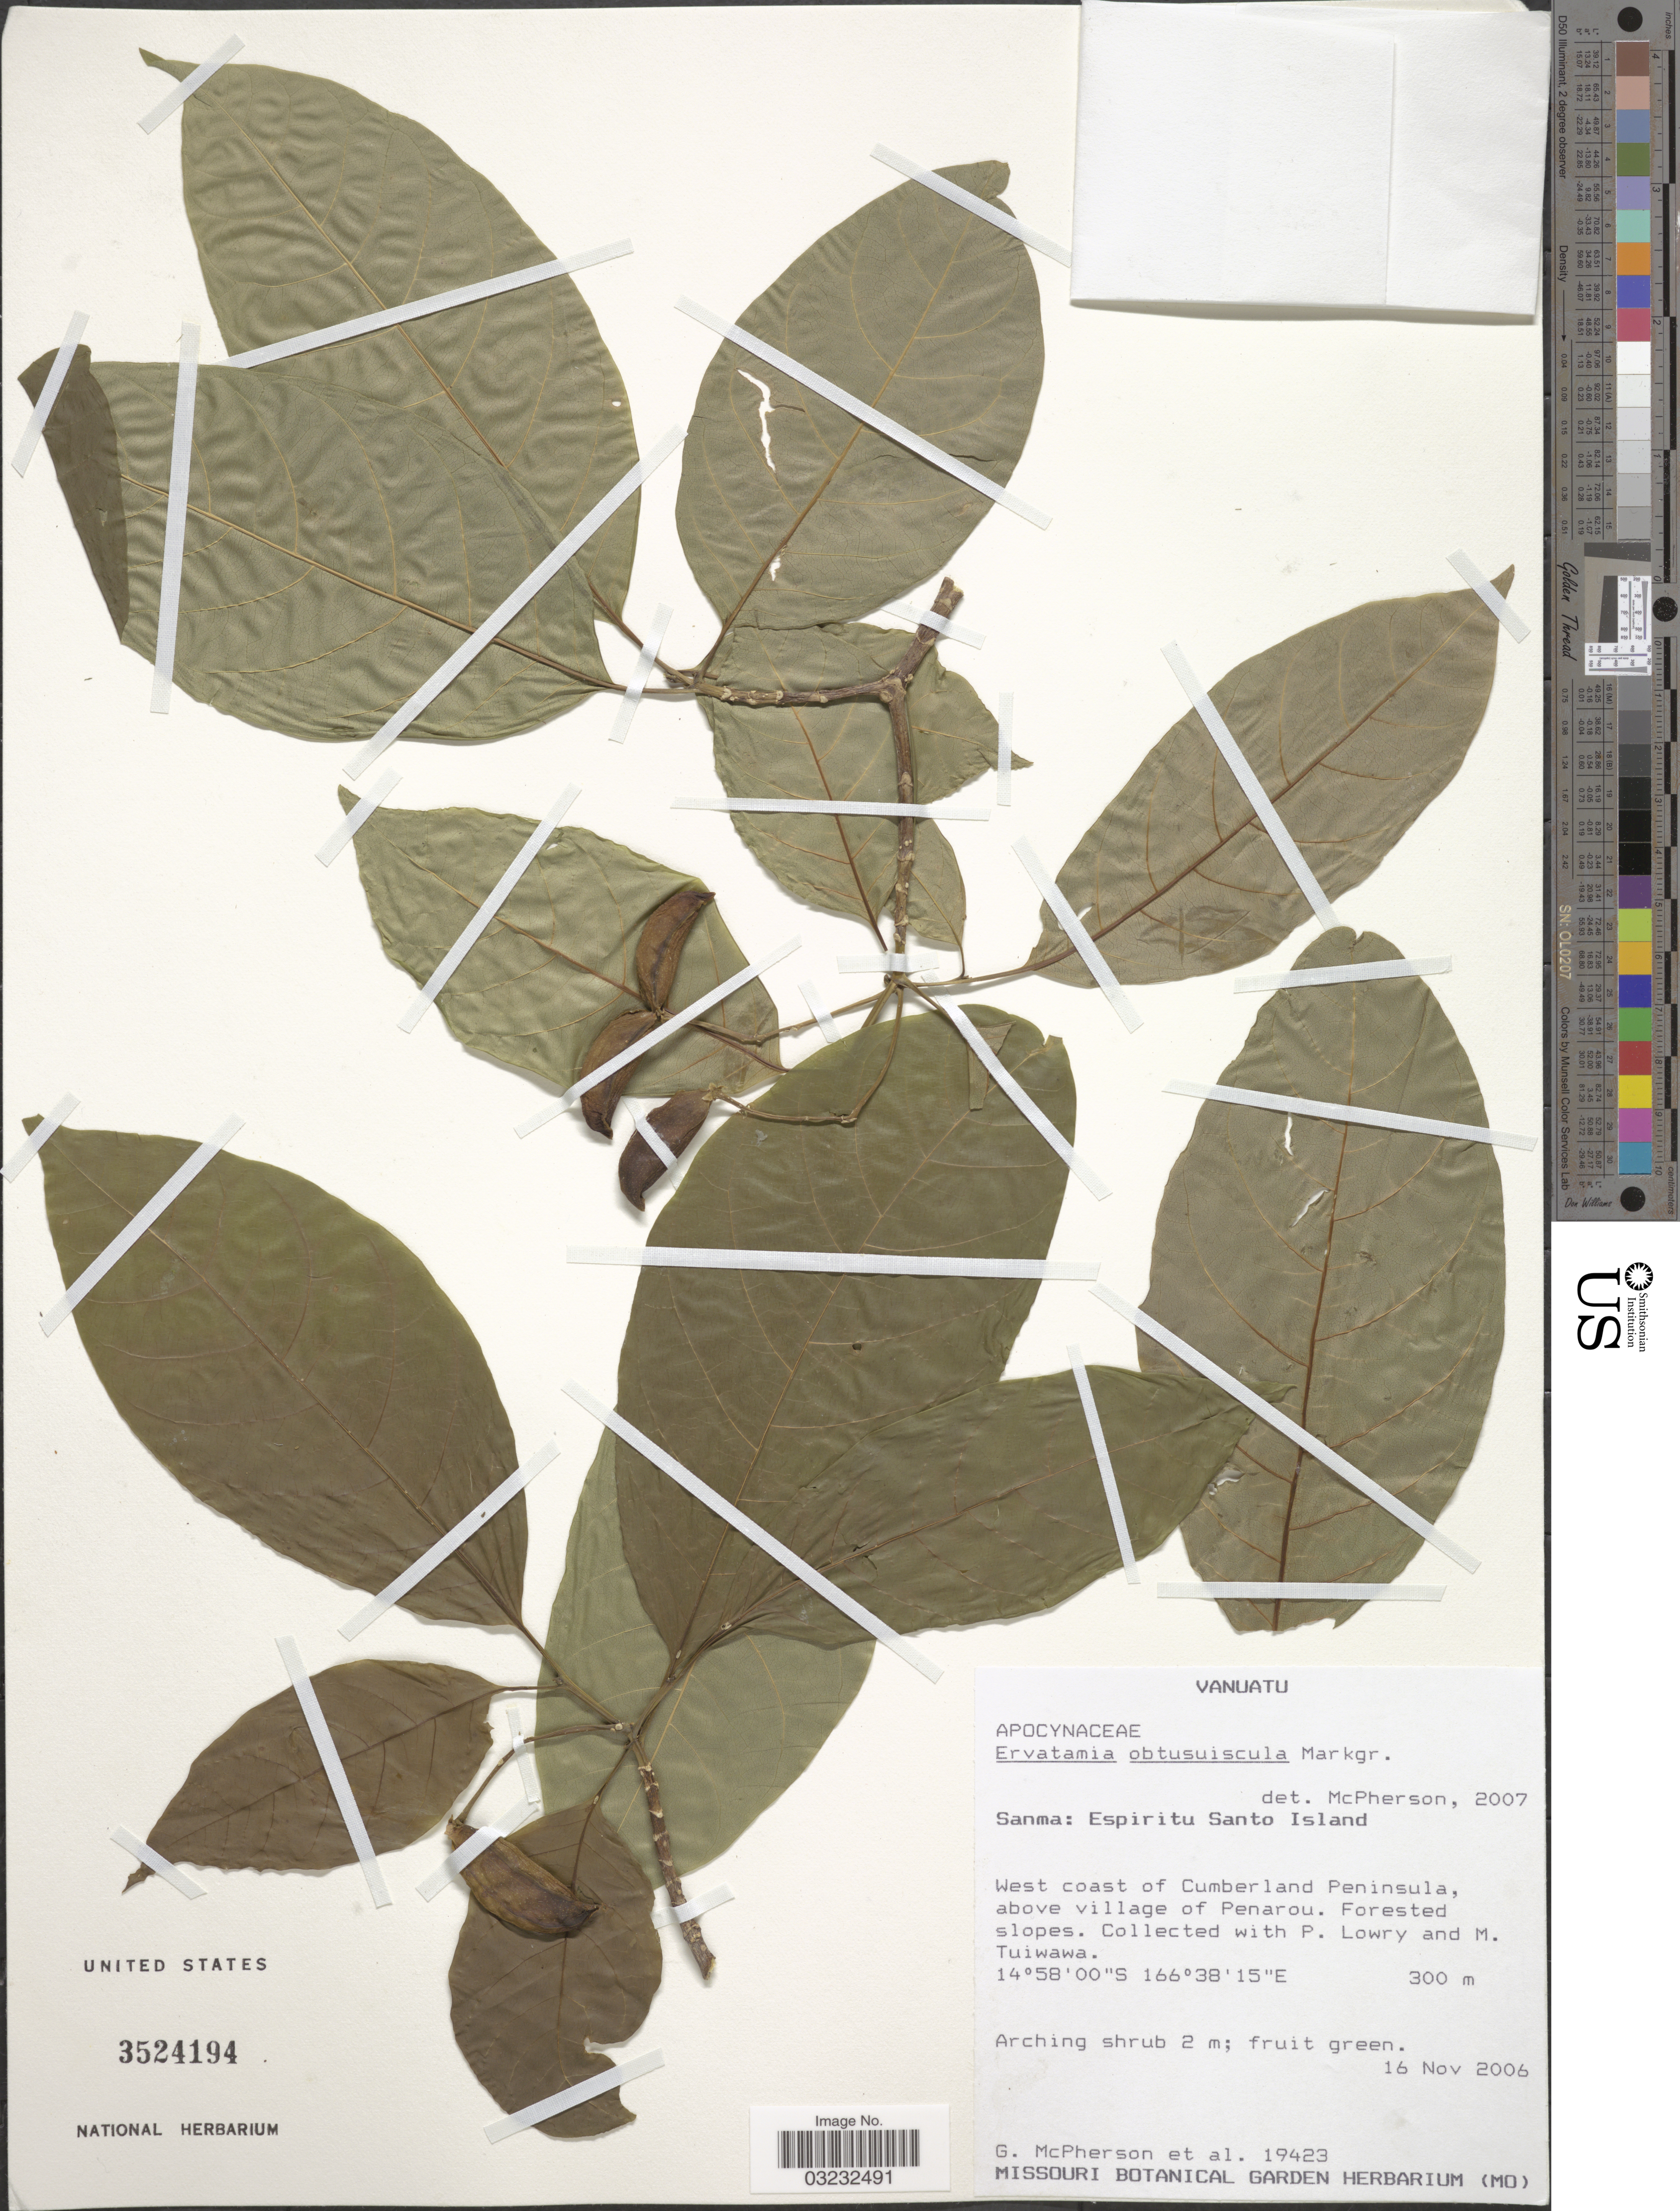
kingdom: Plantae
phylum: Tracheophyta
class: Magnoliopsida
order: Gentianales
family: Apocynaceae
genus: Tabernaemontana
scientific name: Tabernaemontana pandacaqui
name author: Poir.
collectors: G. D. McPherson, P. Lowry & M. Tuiwawa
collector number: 19423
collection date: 2006-11-16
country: Vanuatu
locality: Sanma: Espiritu Santo Island, West coast of Cumberland Peninsula, above village of Penarou. Forested slopes.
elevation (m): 300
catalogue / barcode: US 3524194